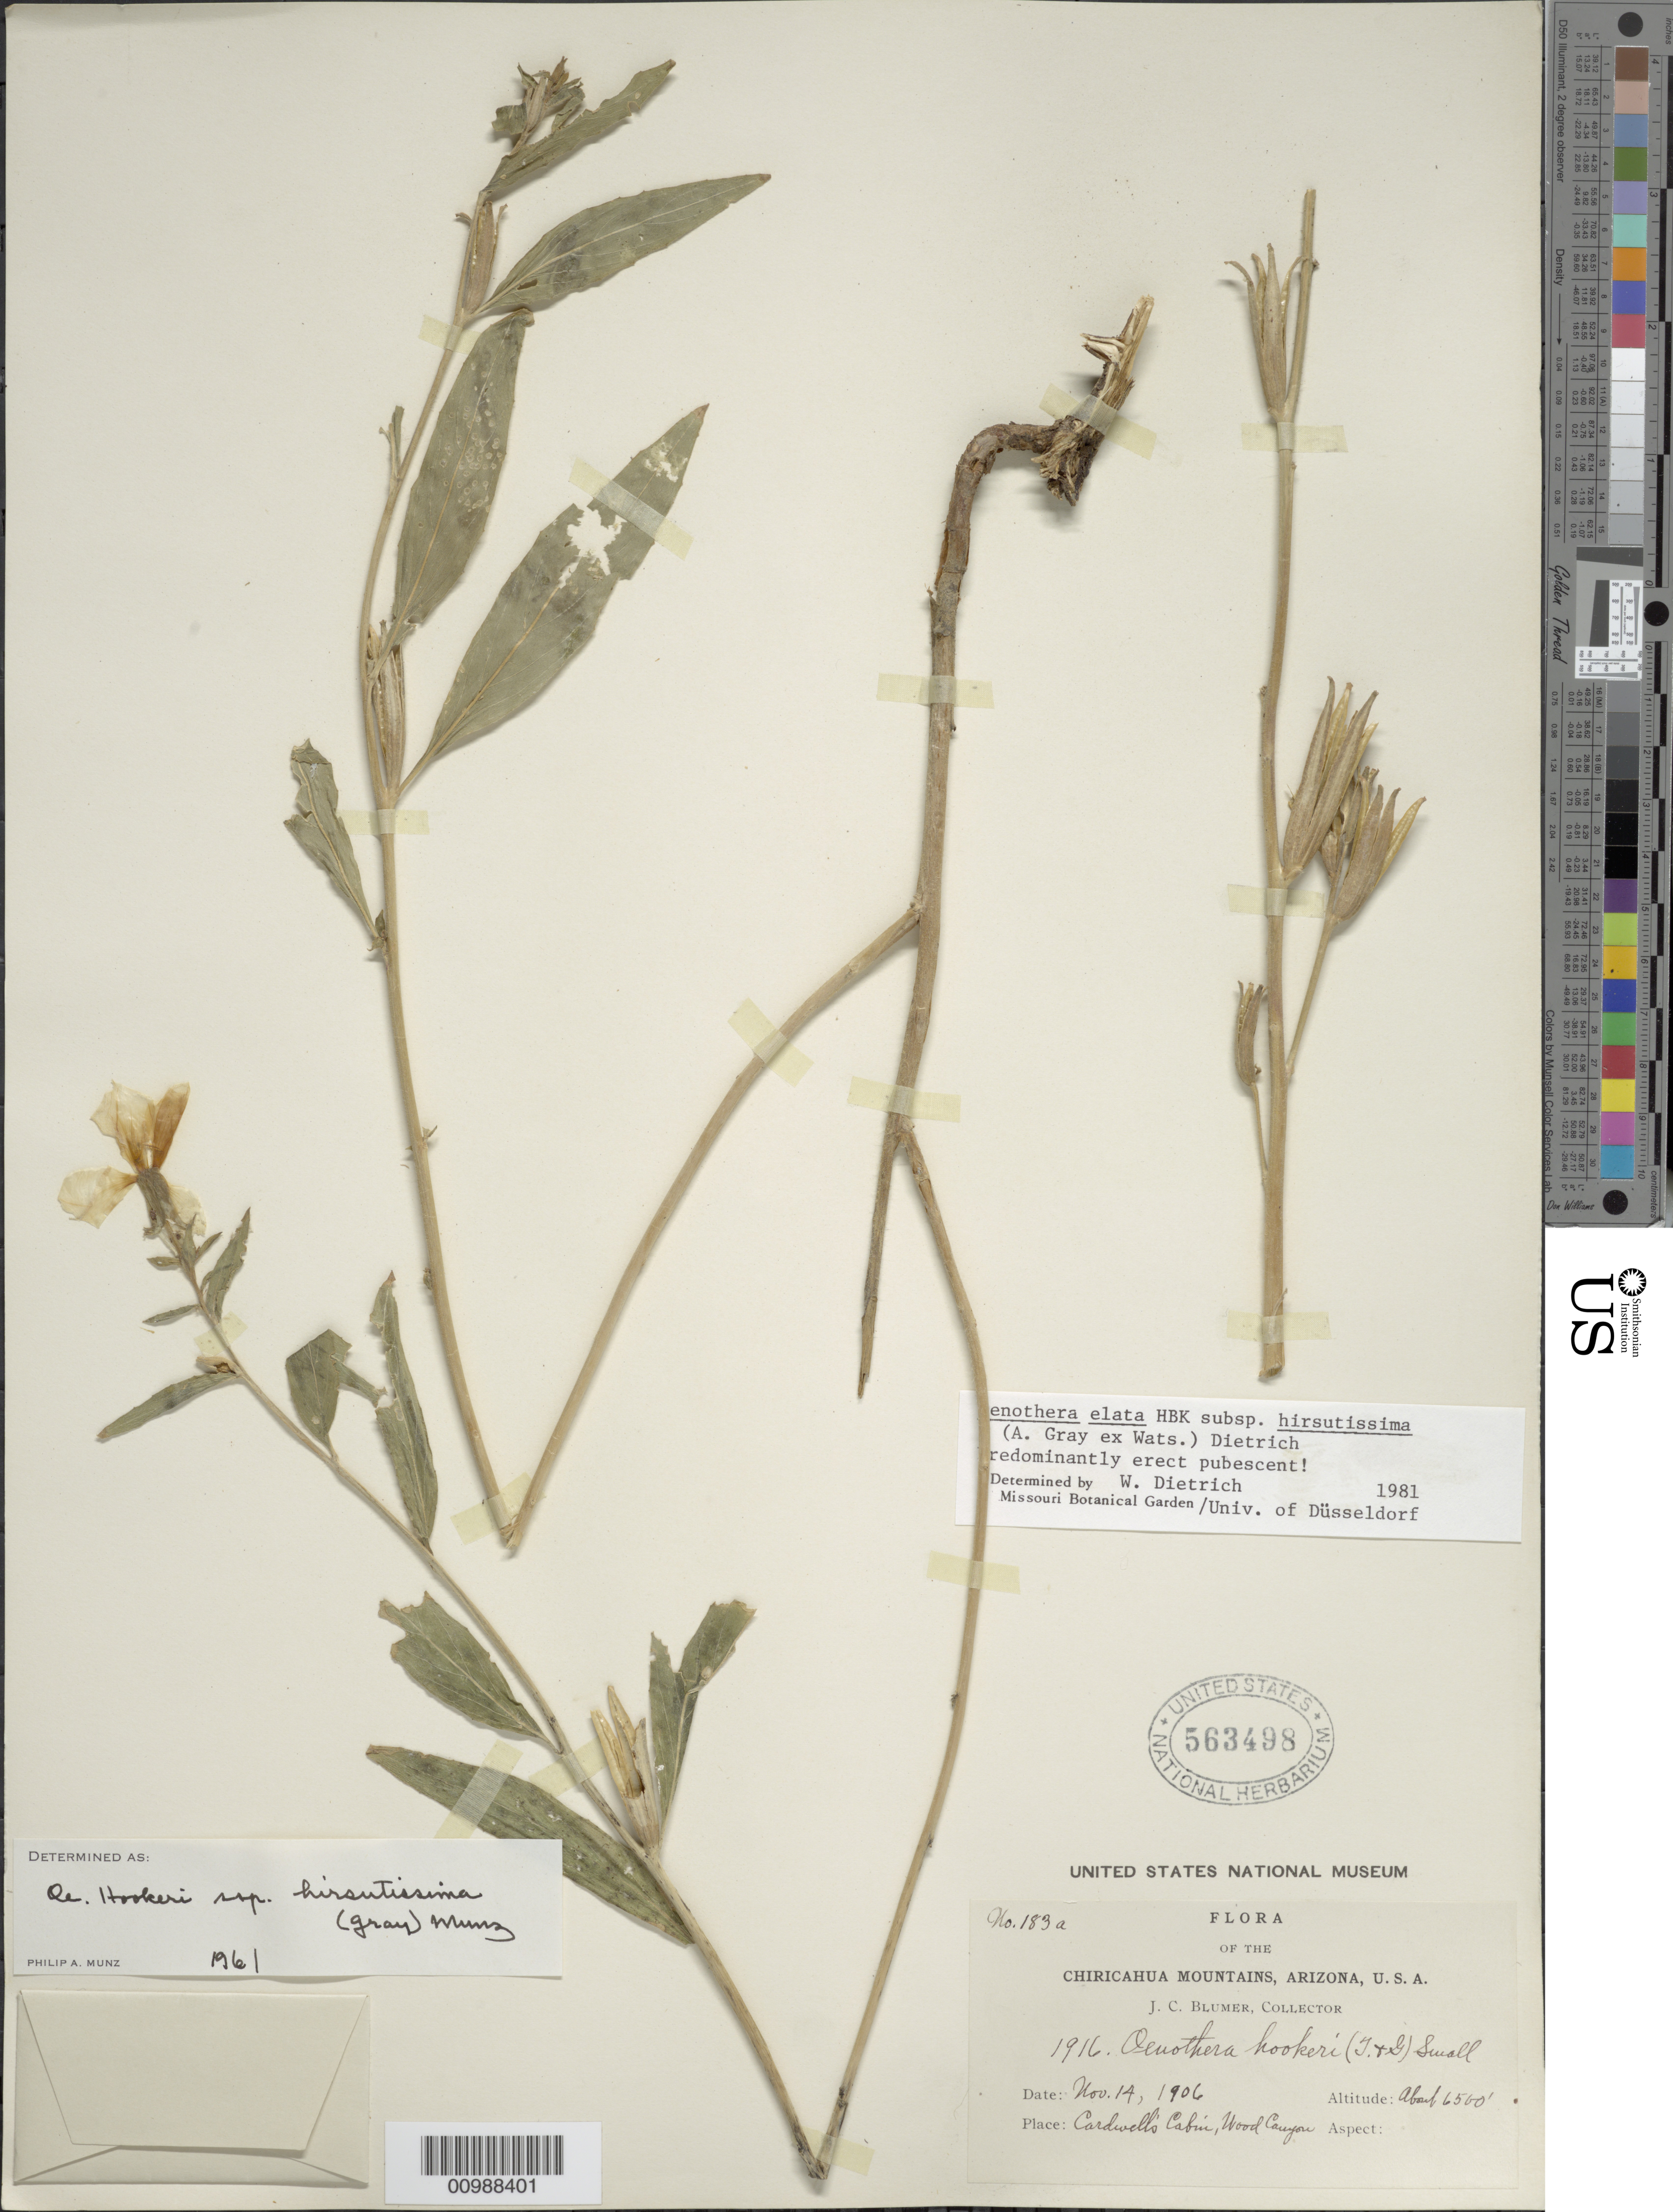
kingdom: Plantae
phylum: Tracheophyta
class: Magnoliopsida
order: Myrtales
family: Onagraceae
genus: Oenothera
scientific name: Oenothera elata subsp. hirsutissima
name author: (A. Gray ex S. Watson) W. Dietr.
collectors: J. C. Blumer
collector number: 183A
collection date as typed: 14 Nov 1906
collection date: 1906-11-14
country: United States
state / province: Arizona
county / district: Apache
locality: Cardwell's Cabin, Wood Canyon. Chiricahua Mountains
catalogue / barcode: US 563498